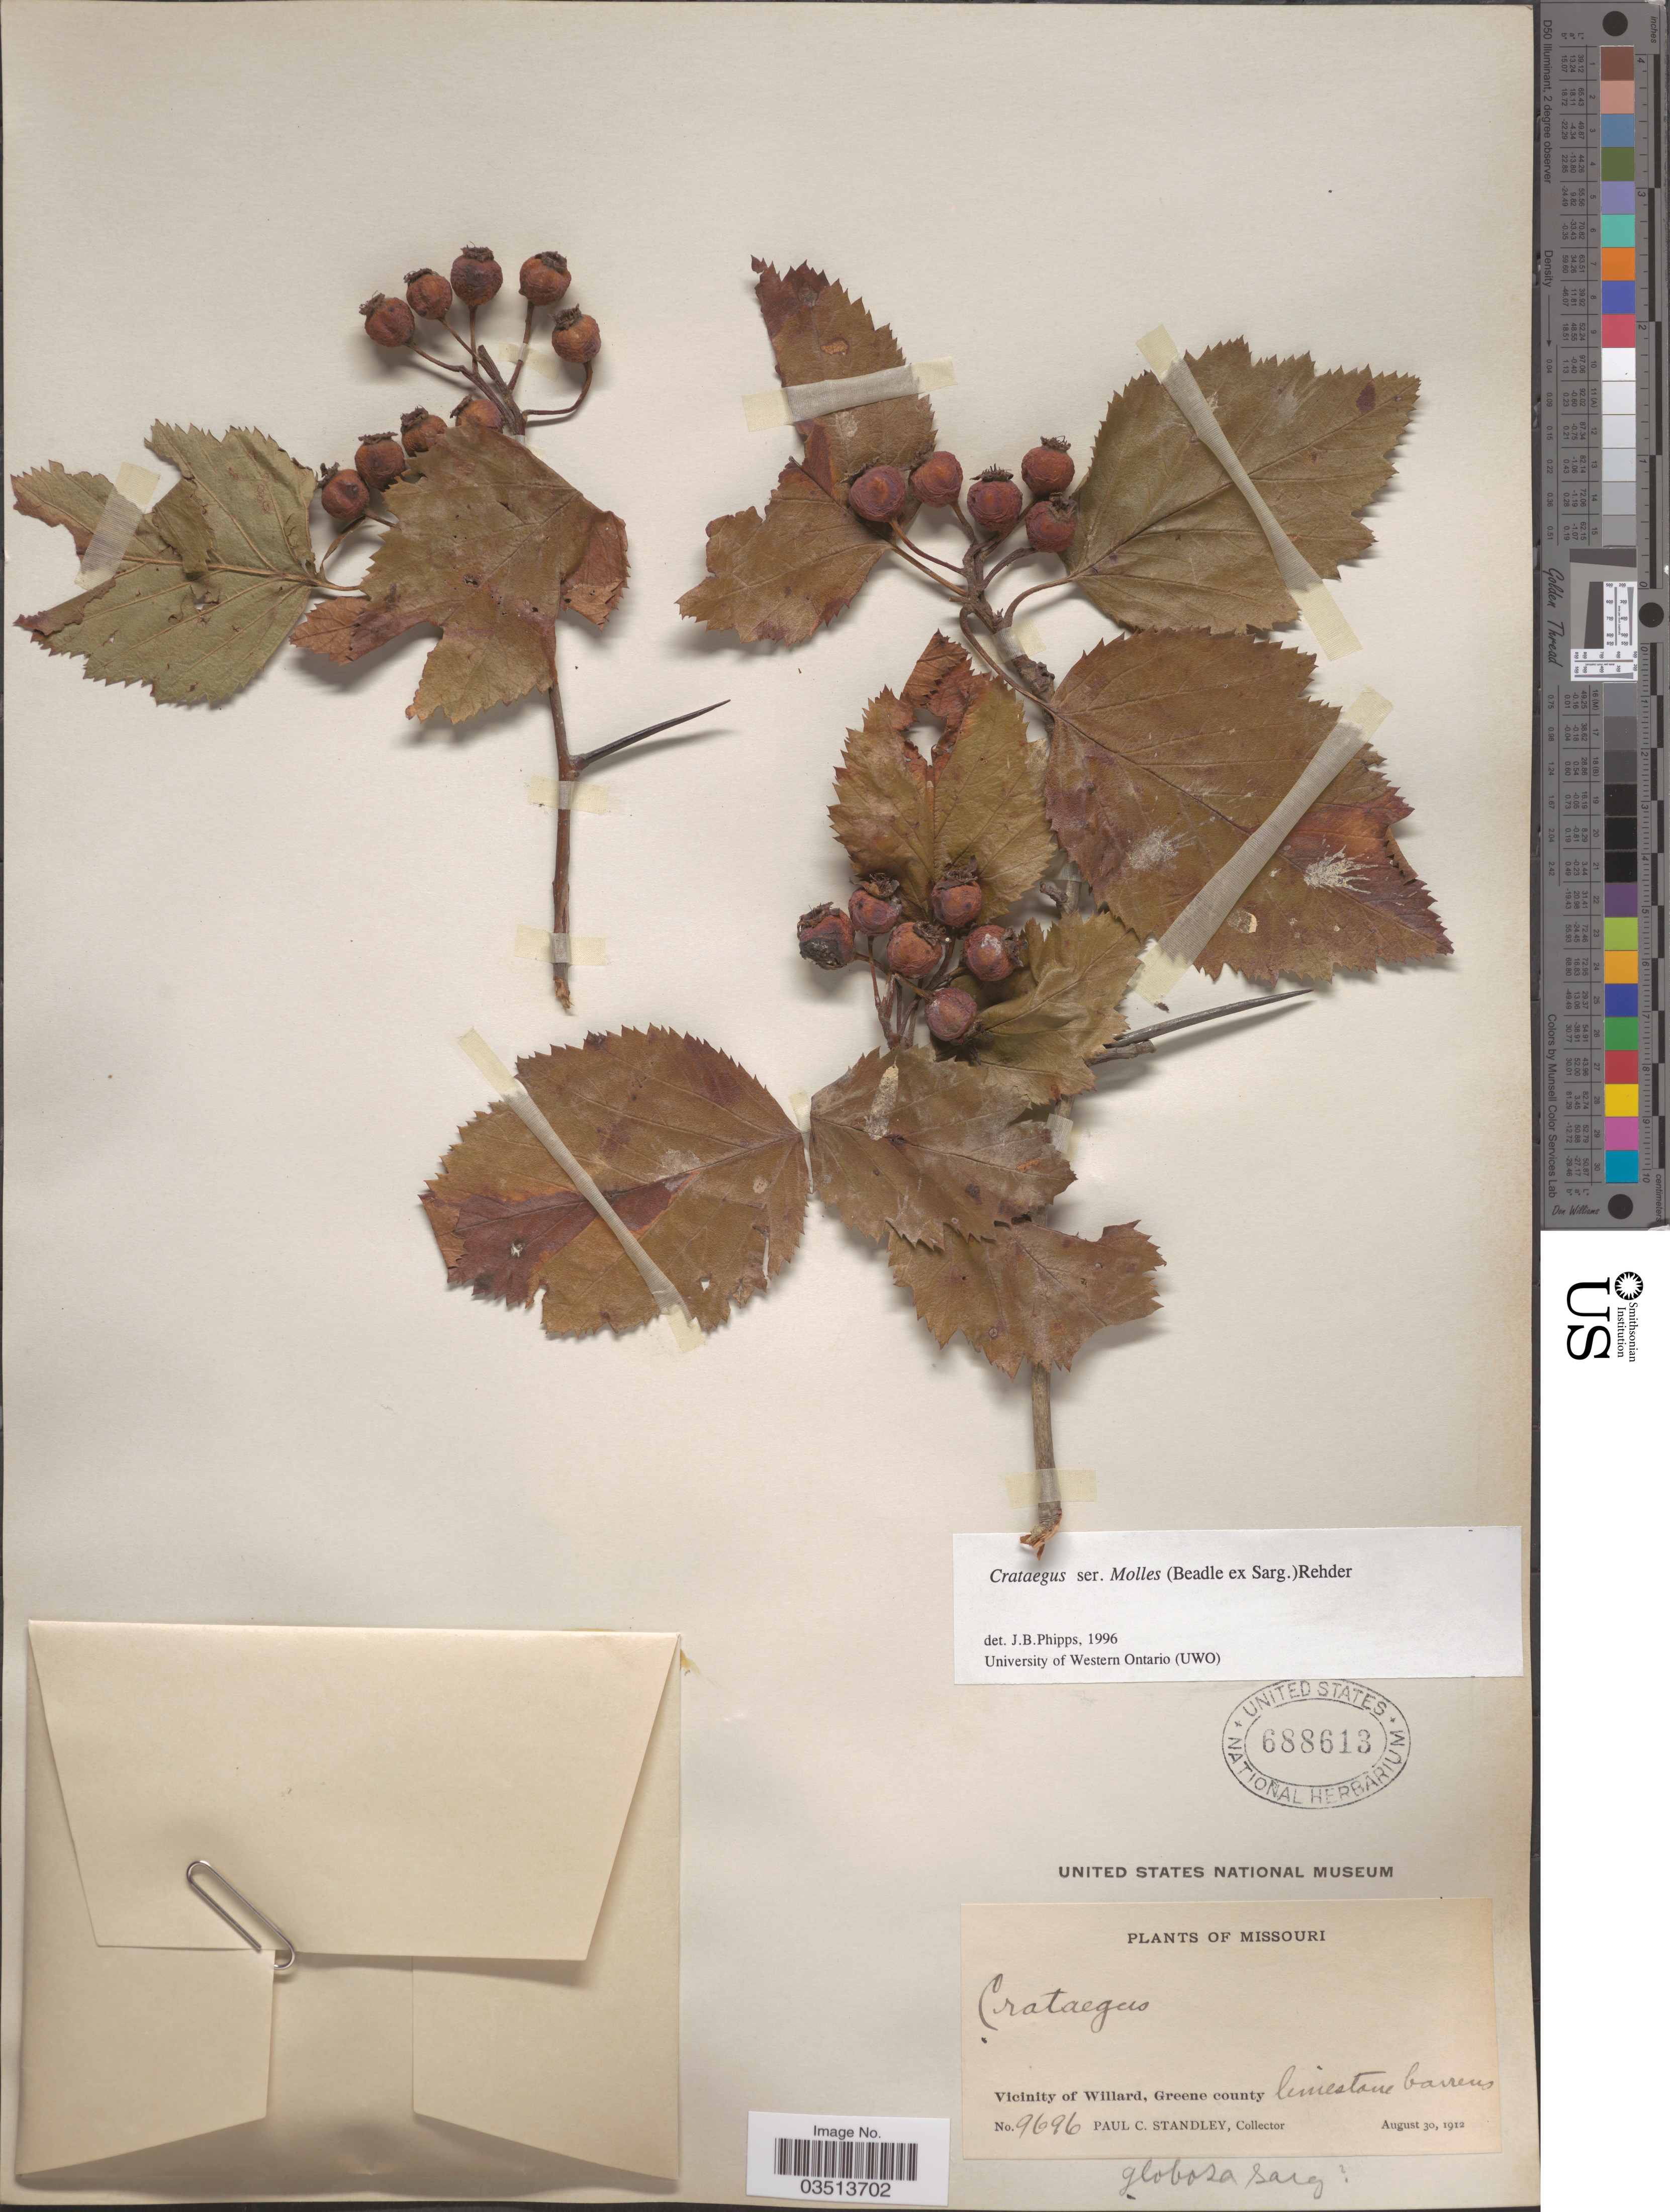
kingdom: Plantae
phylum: Tracheophyta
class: Magnoliopsida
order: Rosales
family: Rosaceae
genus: Crataegus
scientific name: Crataegus calpodendron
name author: (Ehrh.) Medik.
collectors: P. C. Standley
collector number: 9696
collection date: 1912-08-30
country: United States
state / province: Missouri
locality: Vicinity of Willard, Greene county.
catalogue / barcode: US 688613